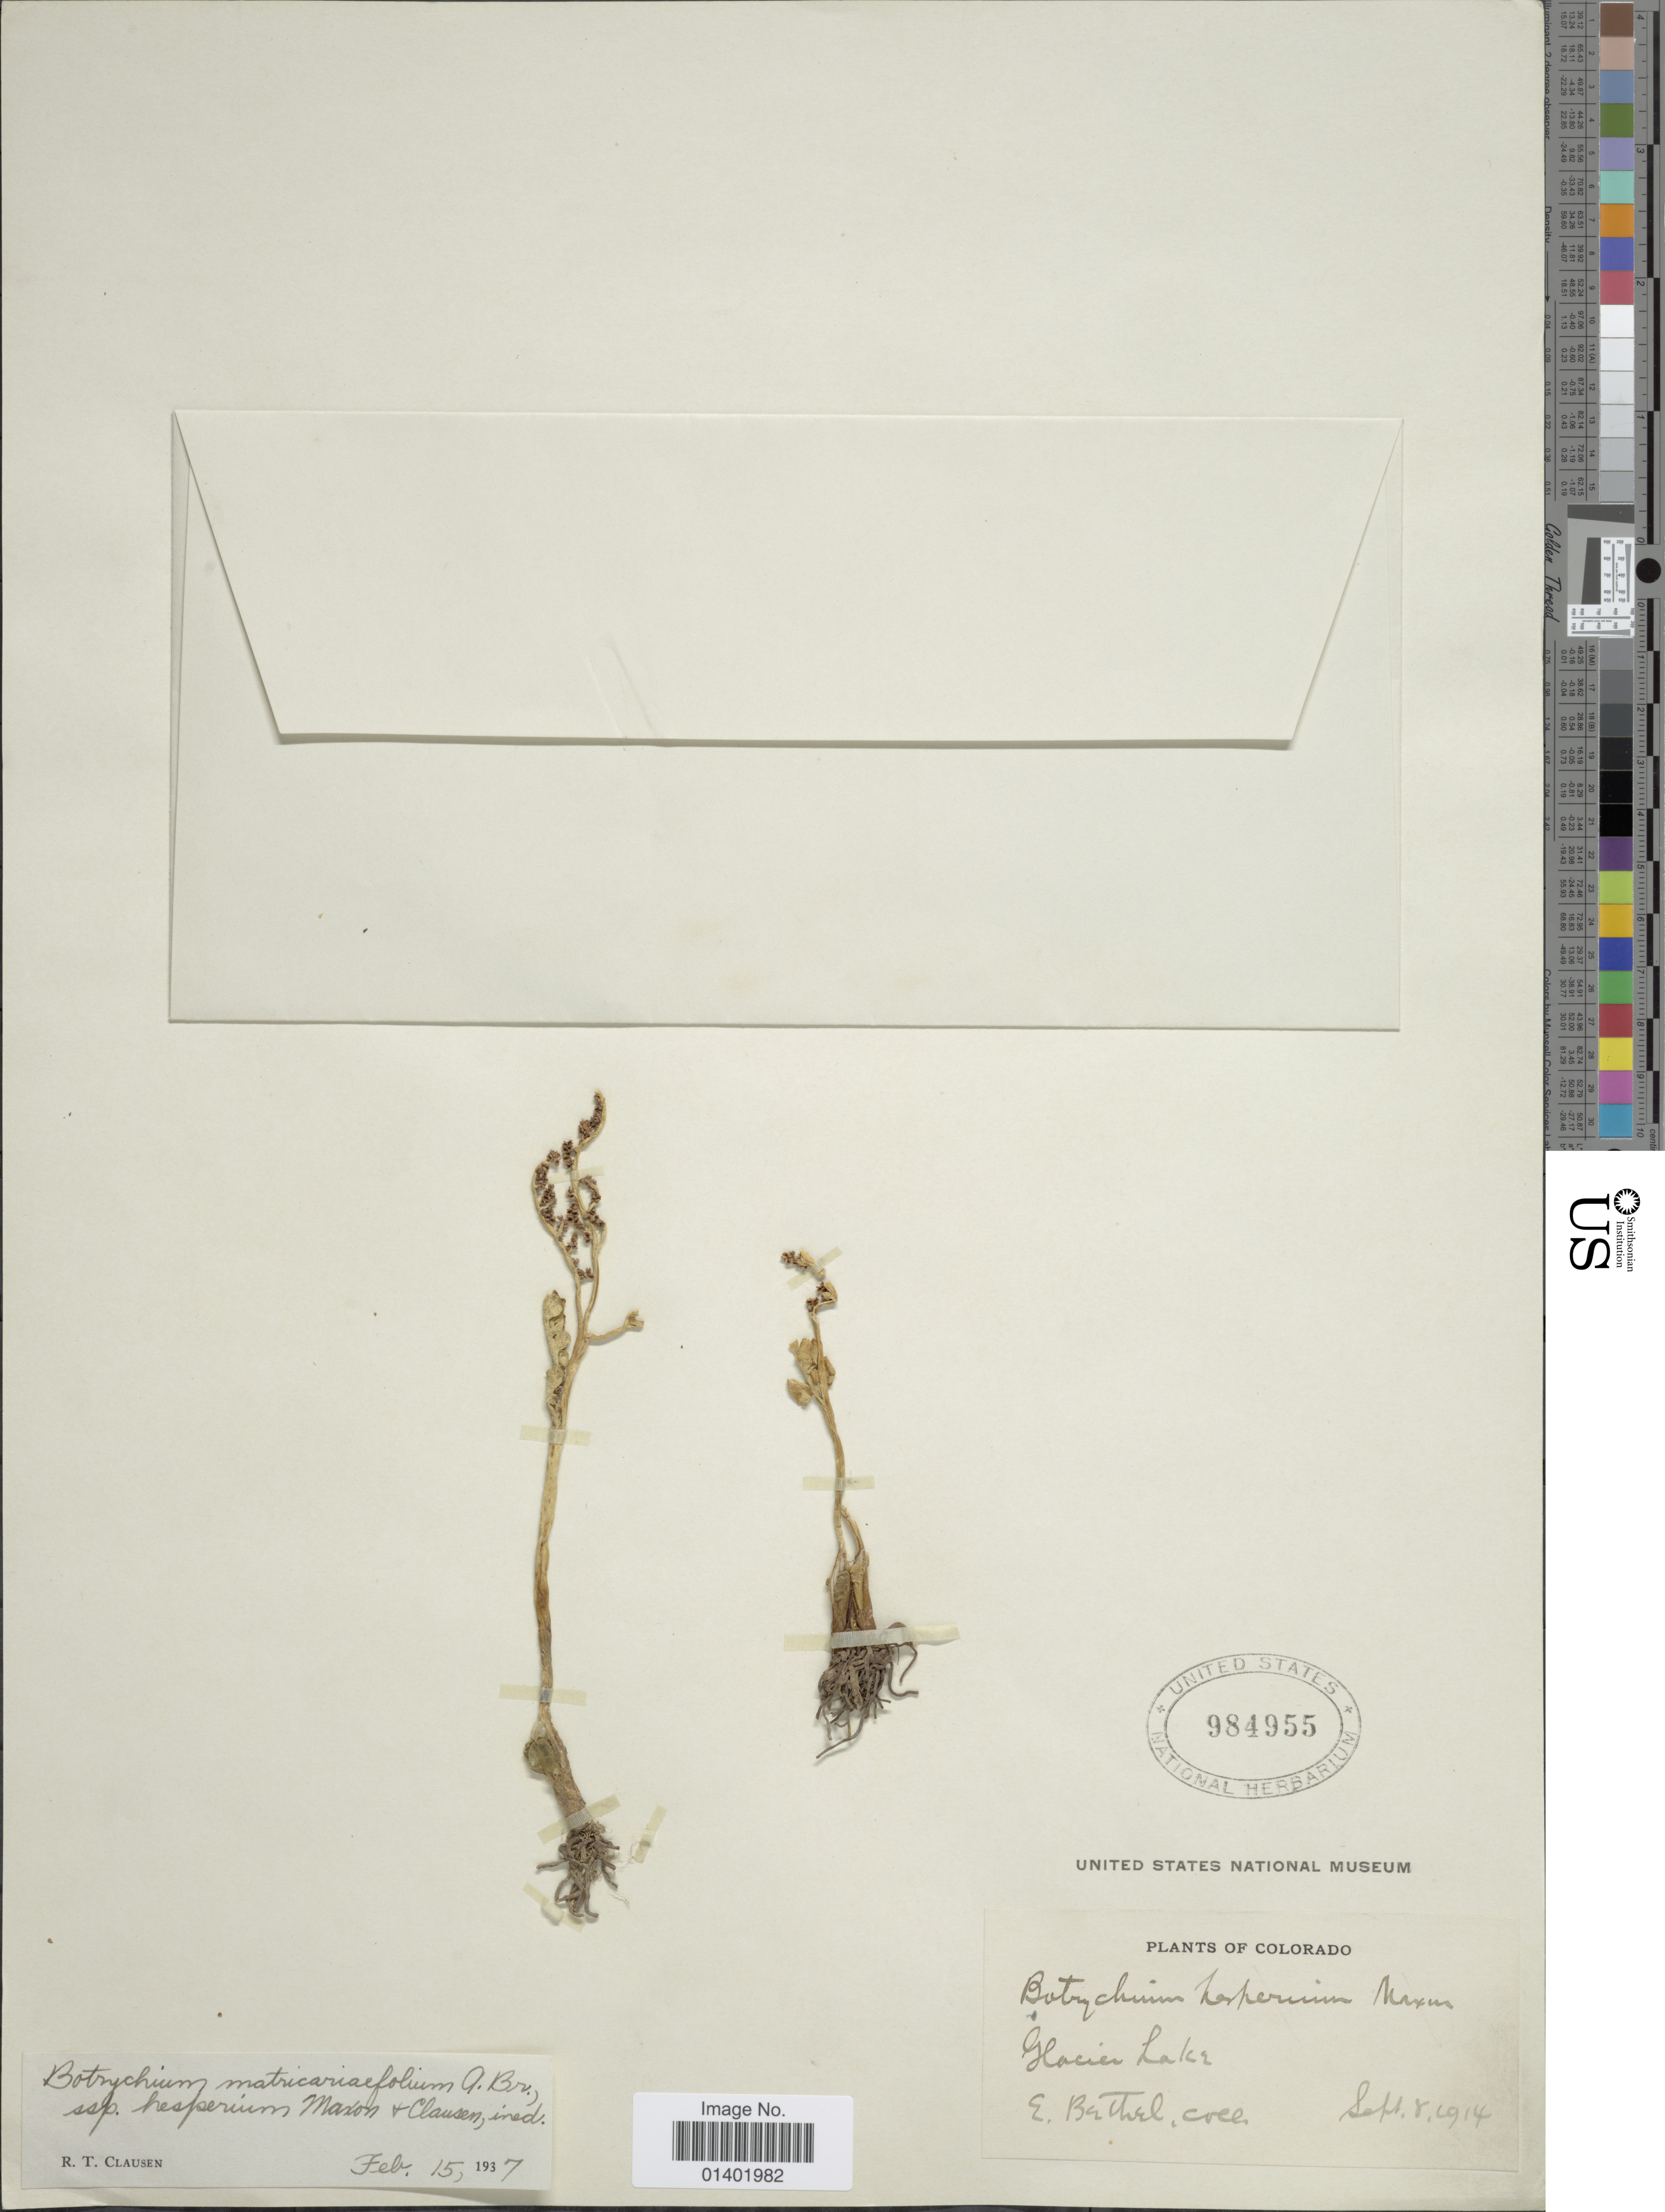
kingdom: Plantae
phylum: Tracheophyta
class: Polypodiopsida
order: Ophioglossales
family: Ophioglossaceae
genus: Botrychium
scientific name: Botrychium hesperium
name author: (Maxon & R.T. Clausen) W.H. Wagner & Lellinger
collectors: E. Bethel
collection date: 1914-09-08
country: United States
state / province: Colorado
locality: Glacier Lake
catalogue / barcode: US 984955